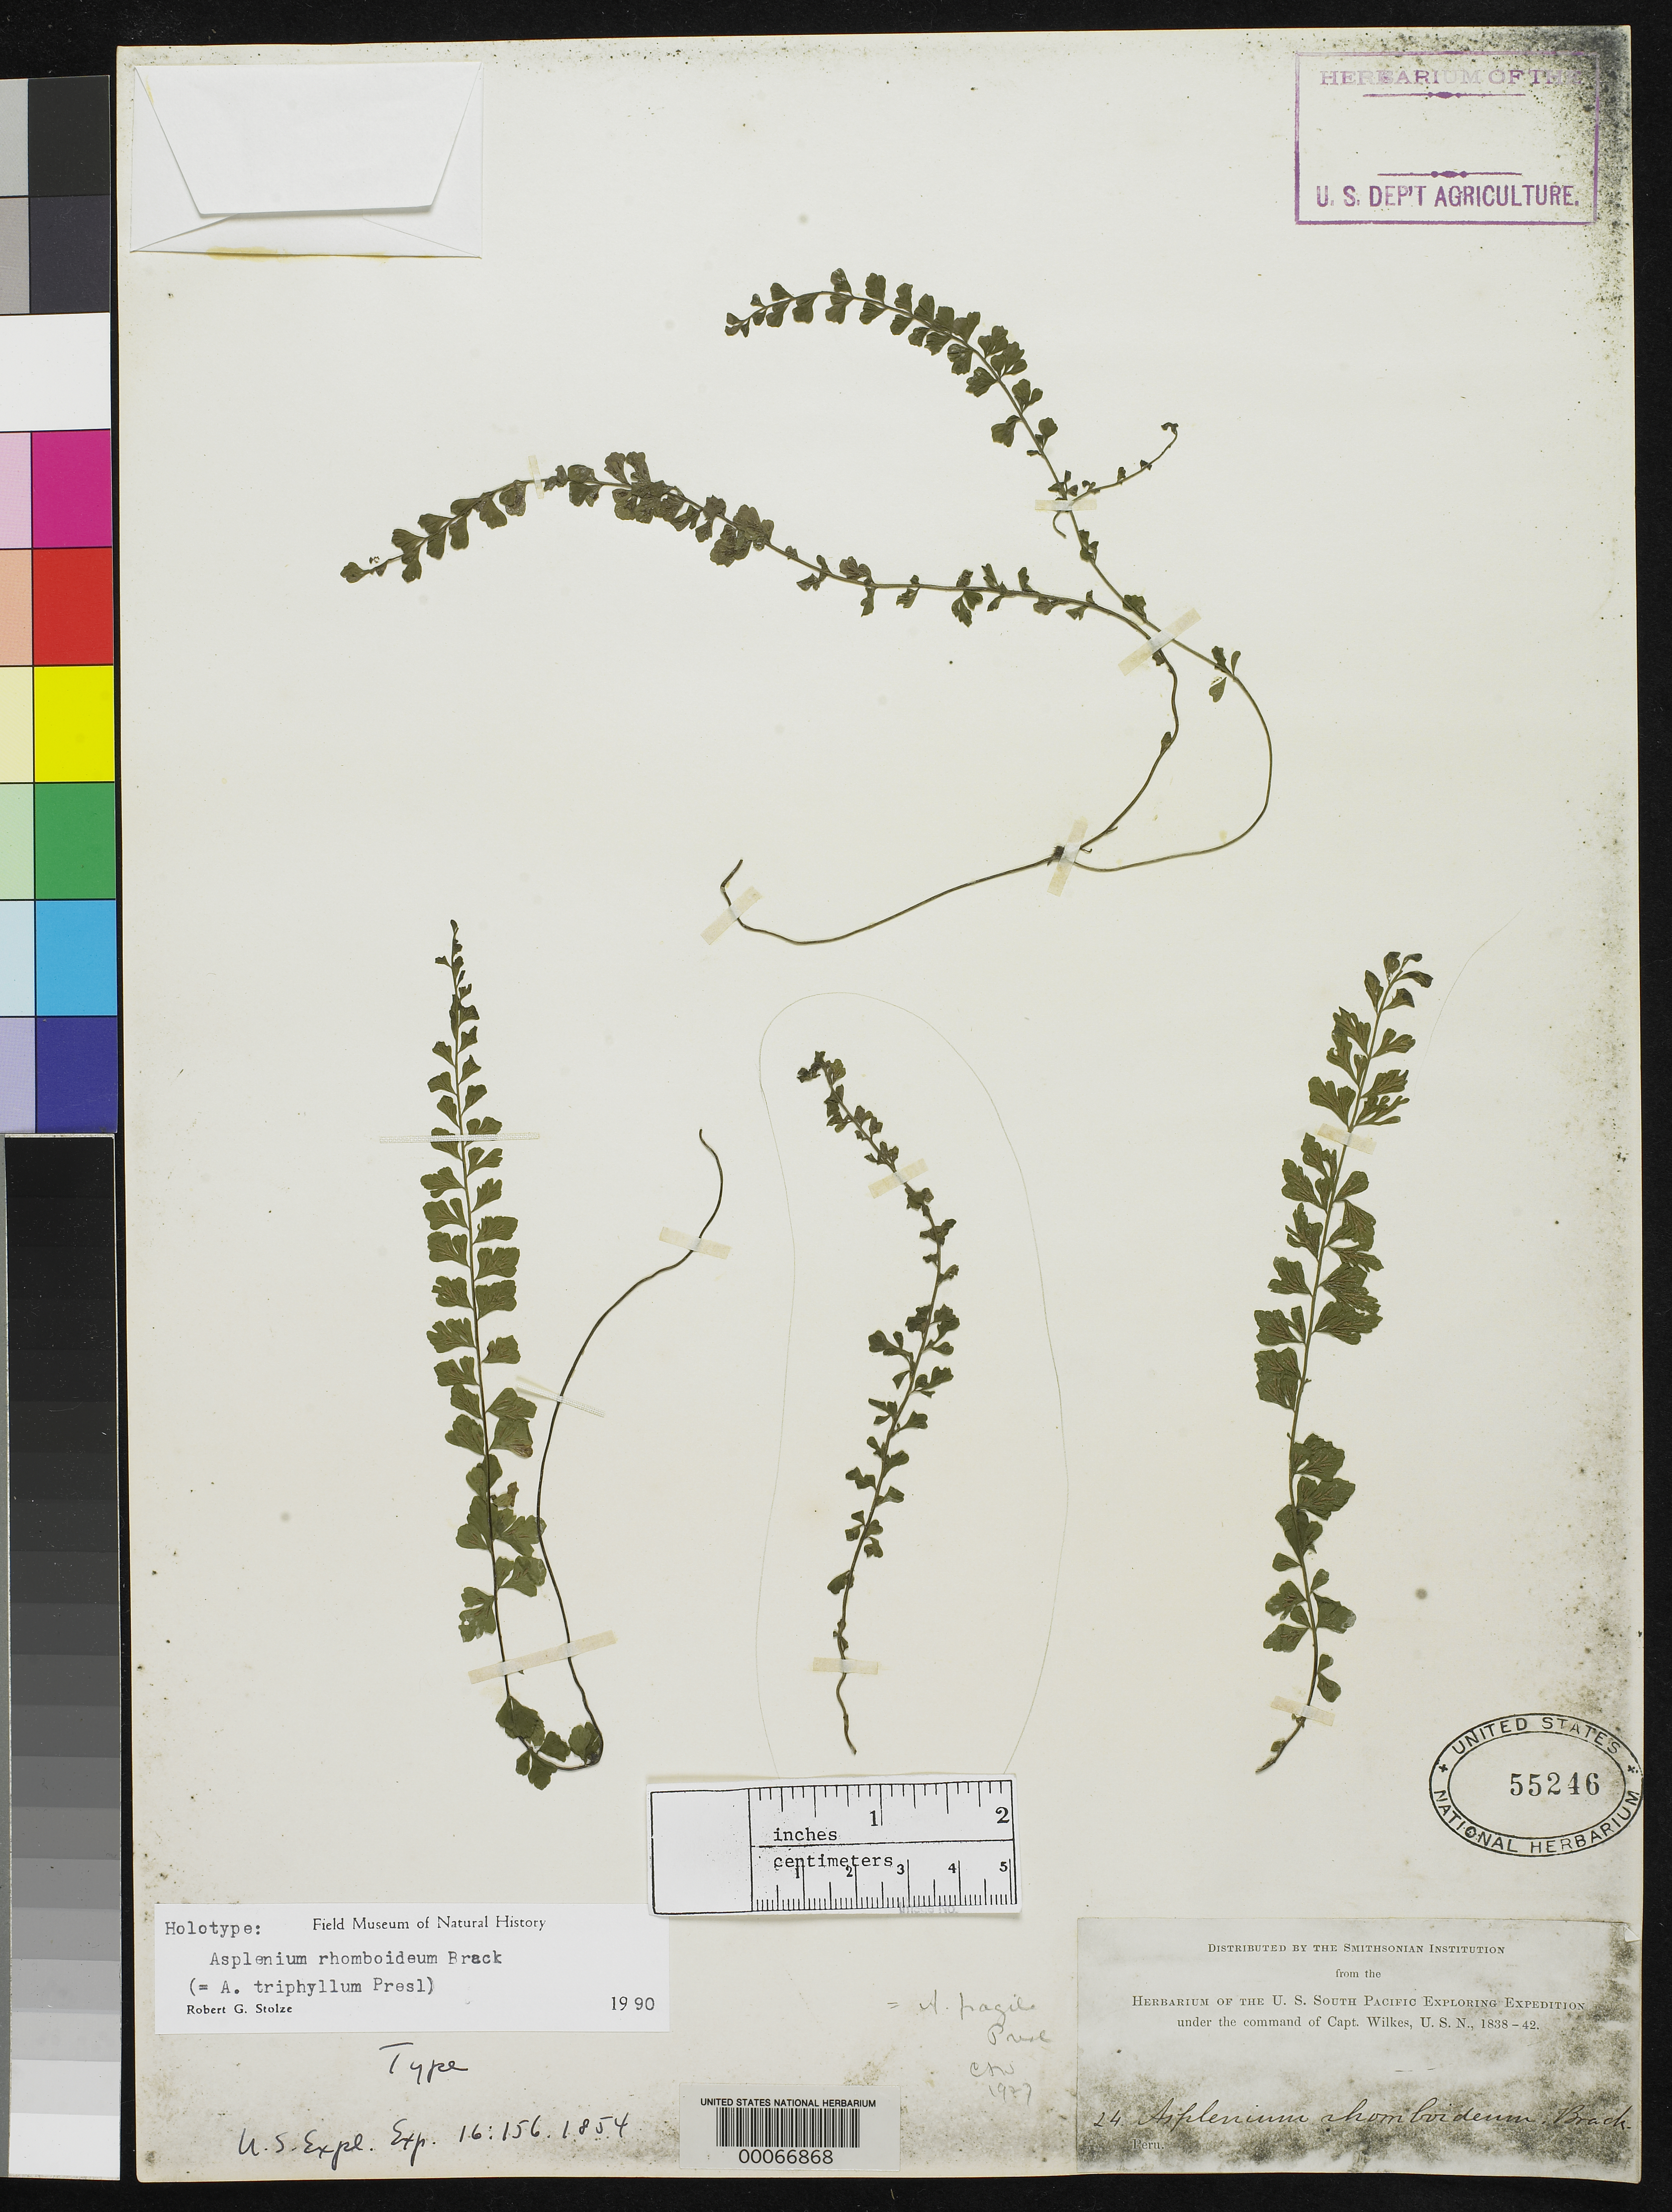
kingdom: Plantae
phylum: Tracheophyta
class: Polypodiopsida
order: Polypodiales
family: Aspleniaceae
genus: Asplenium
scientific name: Asplenium rhomboideum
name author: Brack. in Wilkes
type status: Holotype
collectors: Wilkes Explor. Exped.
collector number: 24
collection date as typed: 1838 to -- --- 1842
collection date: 1838/1842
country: Peru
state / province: San Martín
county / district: Mariscal Cáceres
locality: Rio Huallaga, margen Derecha del; Balsa Probana; dtto. Tocache Nuevo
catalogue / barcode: US 55246